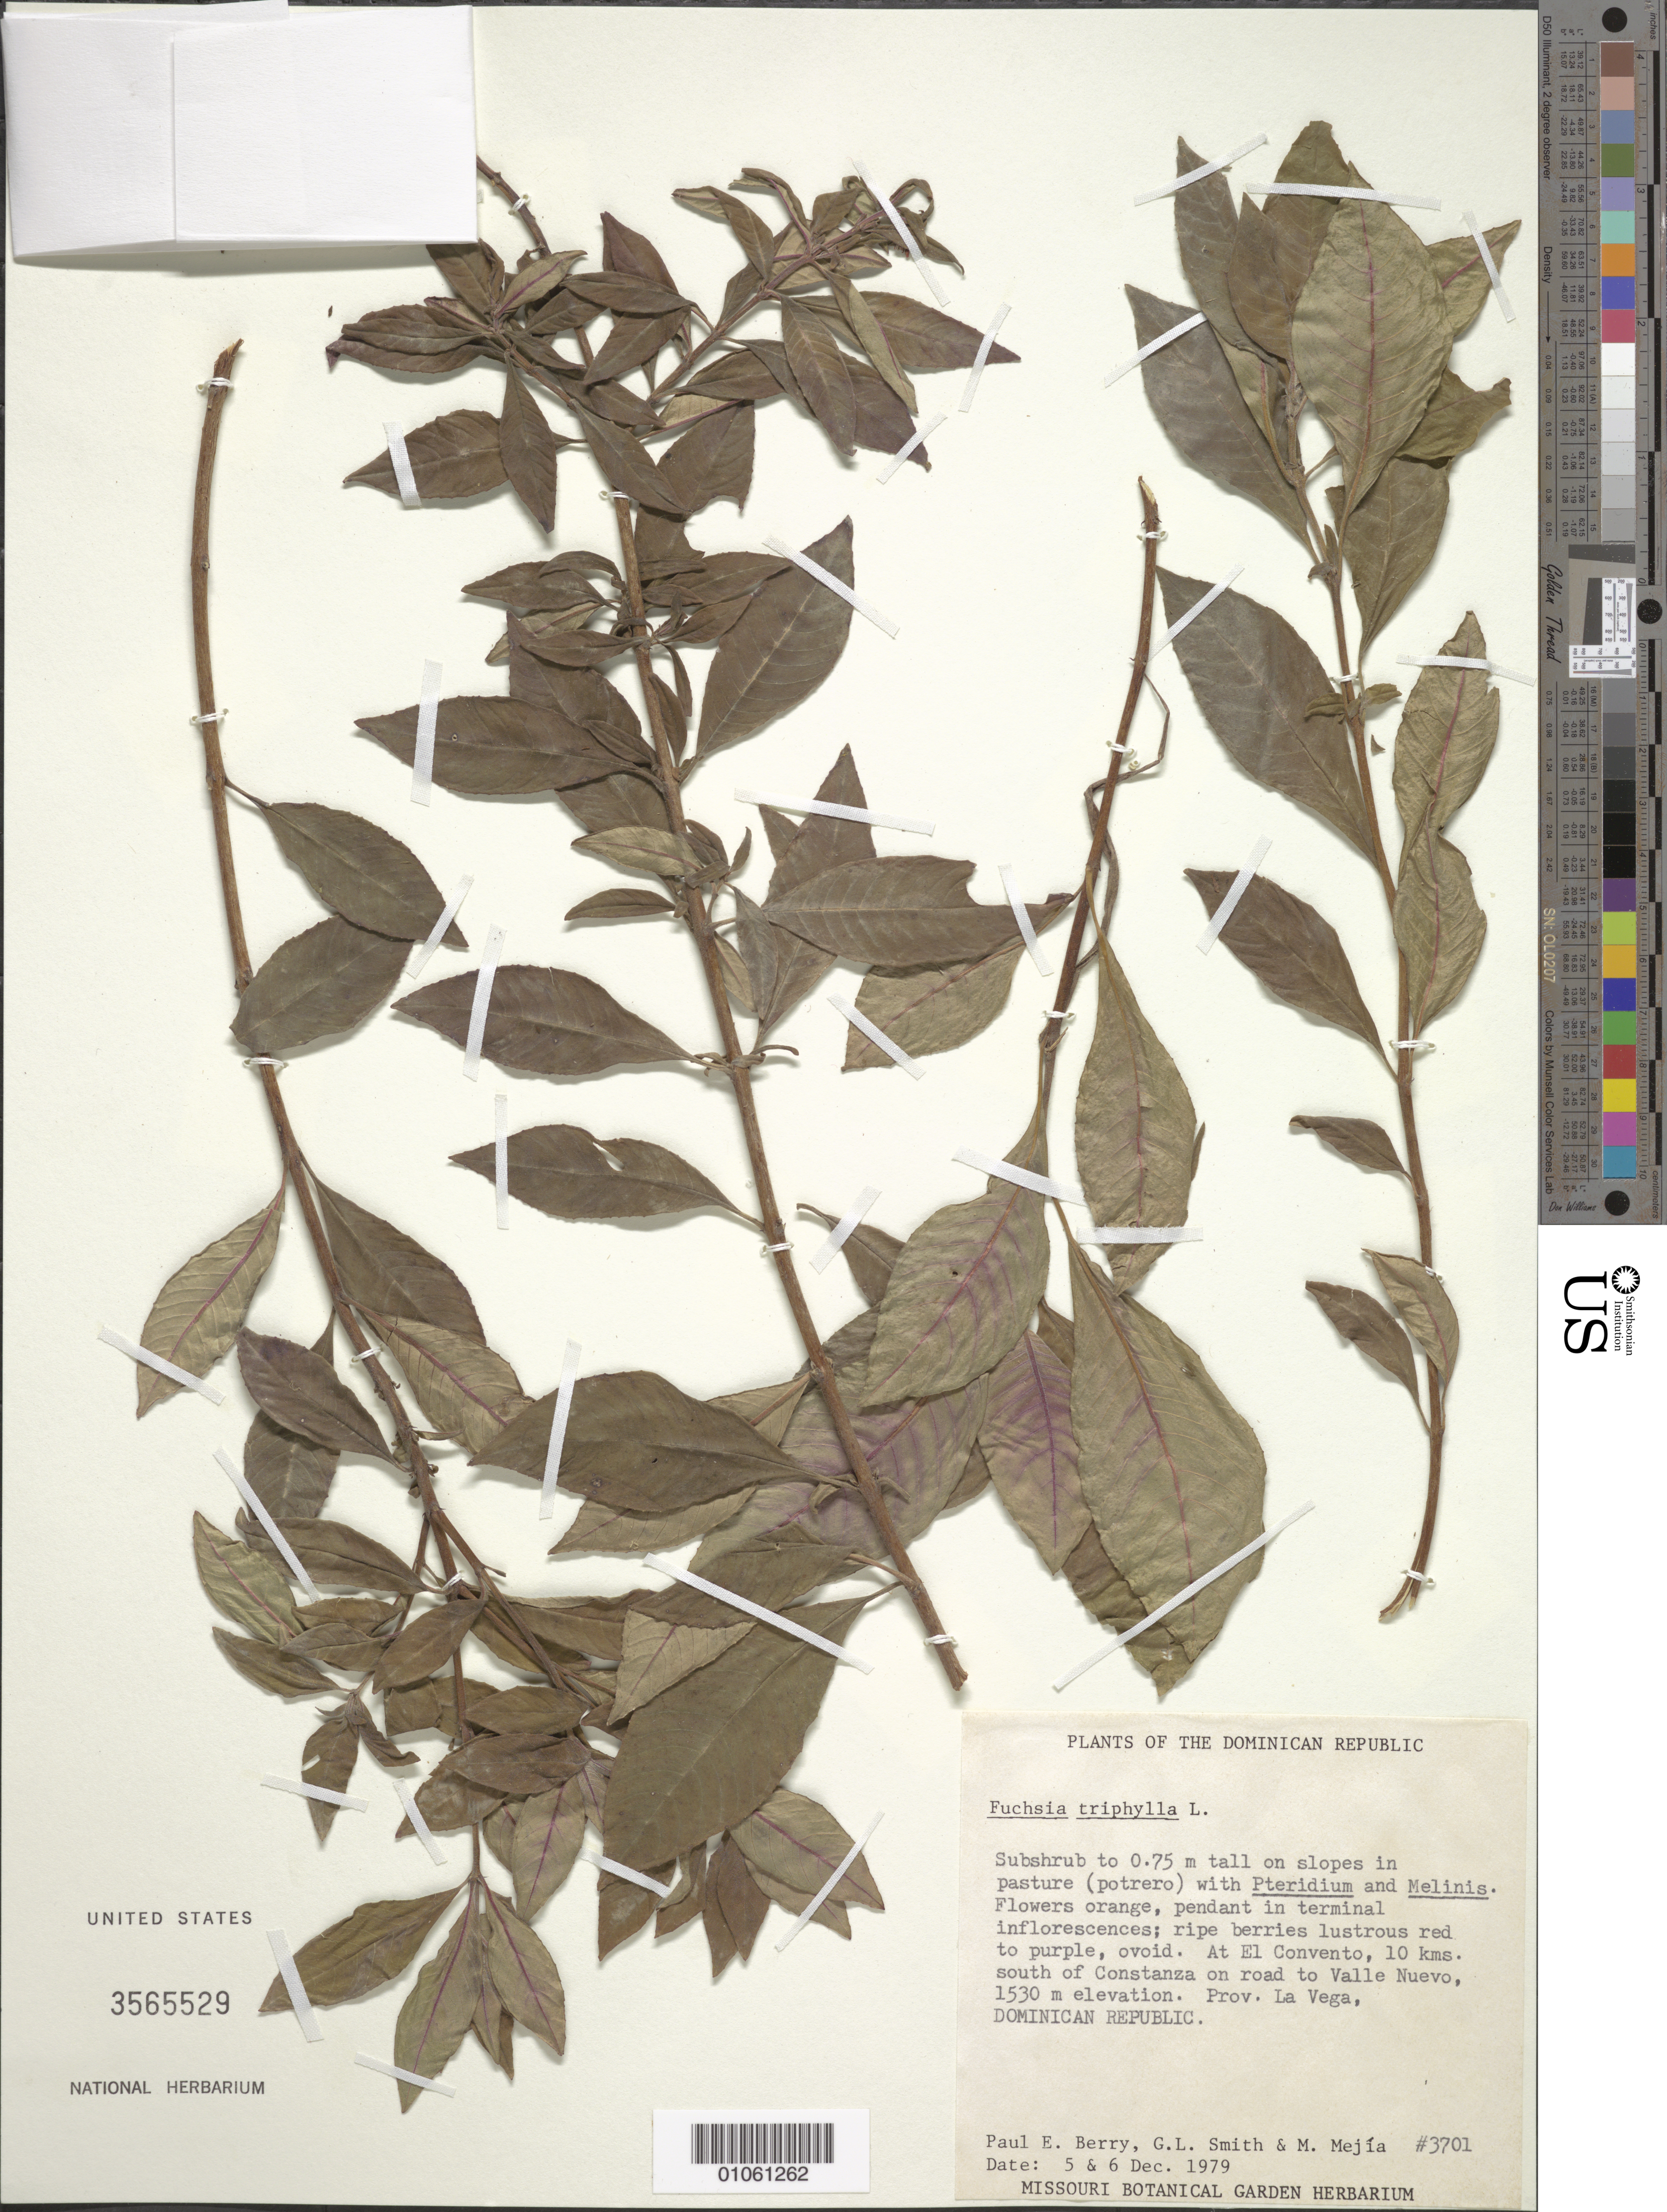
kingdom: Plantae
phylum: Tracheophyta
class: Magnoliopsida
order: Myrtales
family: Onagraceae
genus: Fuchsia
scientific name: Fuchsia triphylla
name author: L.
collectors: P. E. Berry, G. L. Smith & M. Mejia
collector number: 3701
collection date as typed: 05 Dec 1979 and 06 Dec 1979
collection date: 1979-12-05,1979-12-06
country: Dominican Republic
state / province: La Vega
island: Hispaniola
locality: At El Convento, 10 km S of Constanza on road to Valle Nuevo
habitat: On slopes in pasture (potrero) with Pteridium and Melinis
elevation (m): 1530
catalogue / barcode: US 3565529